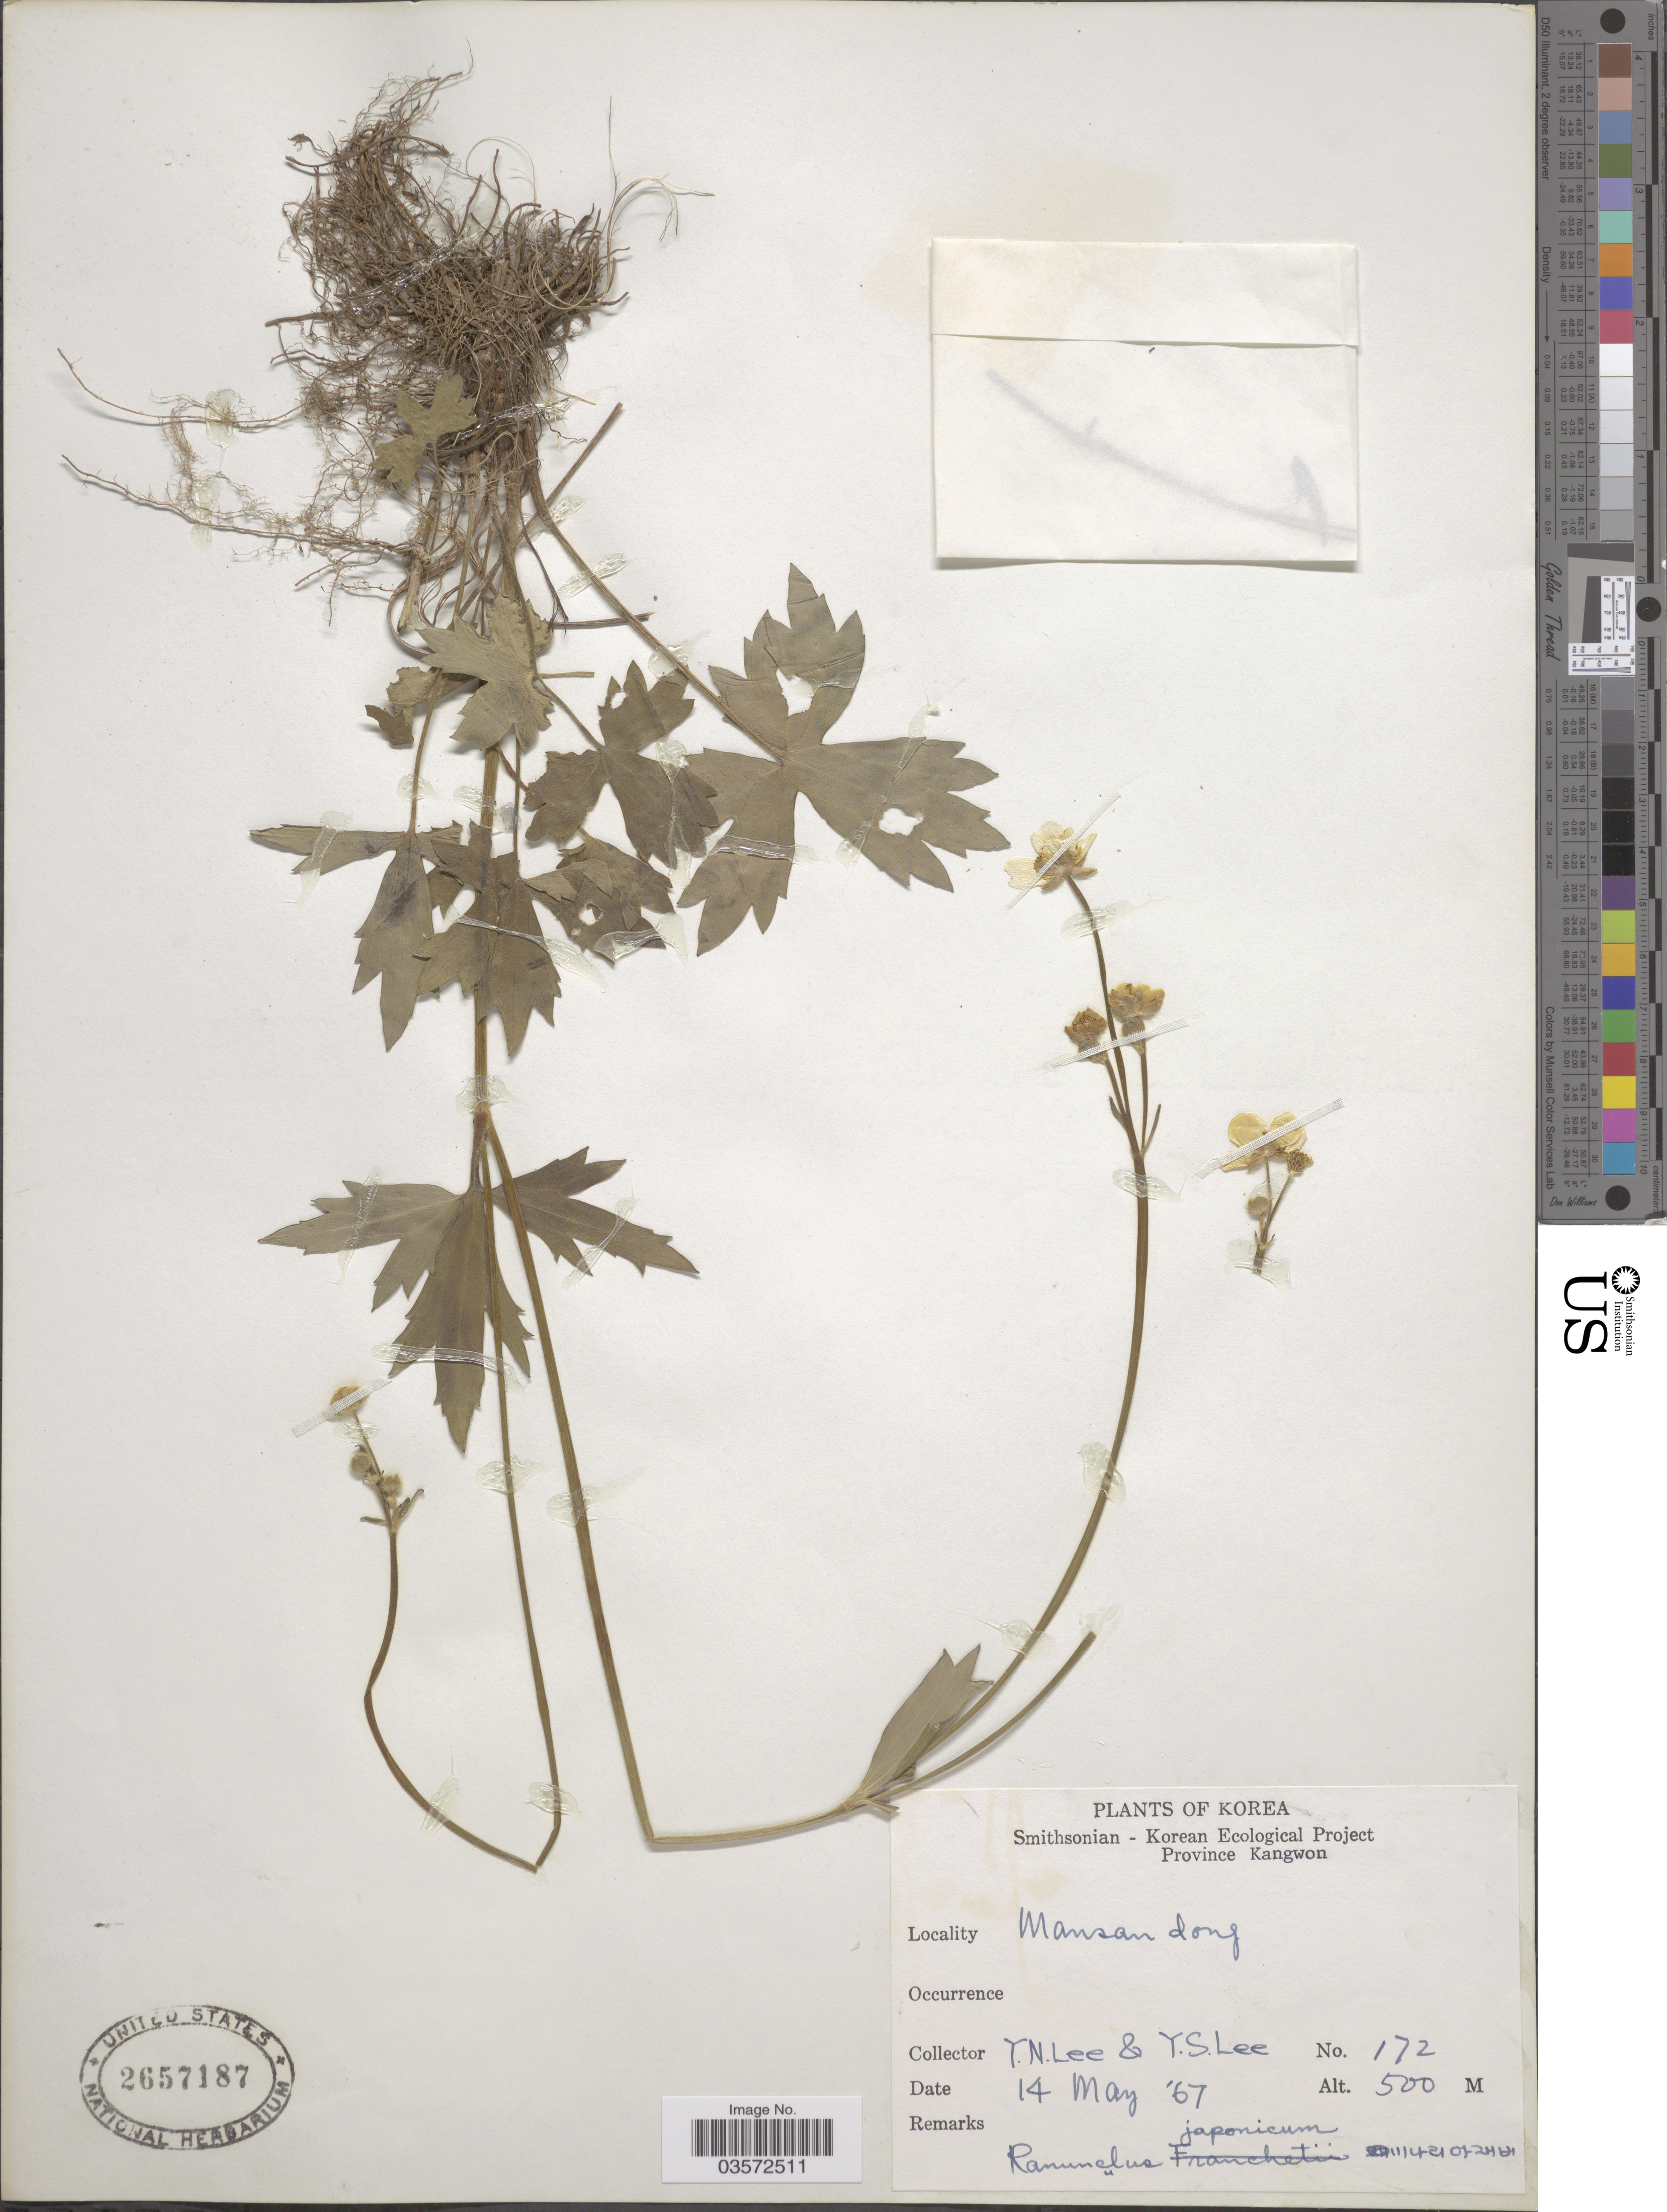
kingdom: Plantae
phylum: Tracheophyta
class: Magnoliopsida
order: Ranunculales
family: Ranunculaceae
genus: Ranunculus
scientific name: Ranunculus japonicus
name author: Thunb.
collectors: Y. N. Lee & Y. S. Lee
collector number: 172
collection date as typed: Transcribed d/m/y: 14/5/67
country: North Korea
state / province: Kangwon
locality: Province Kangwon. Mansan dong.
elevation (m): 500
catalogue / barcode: US 2657187